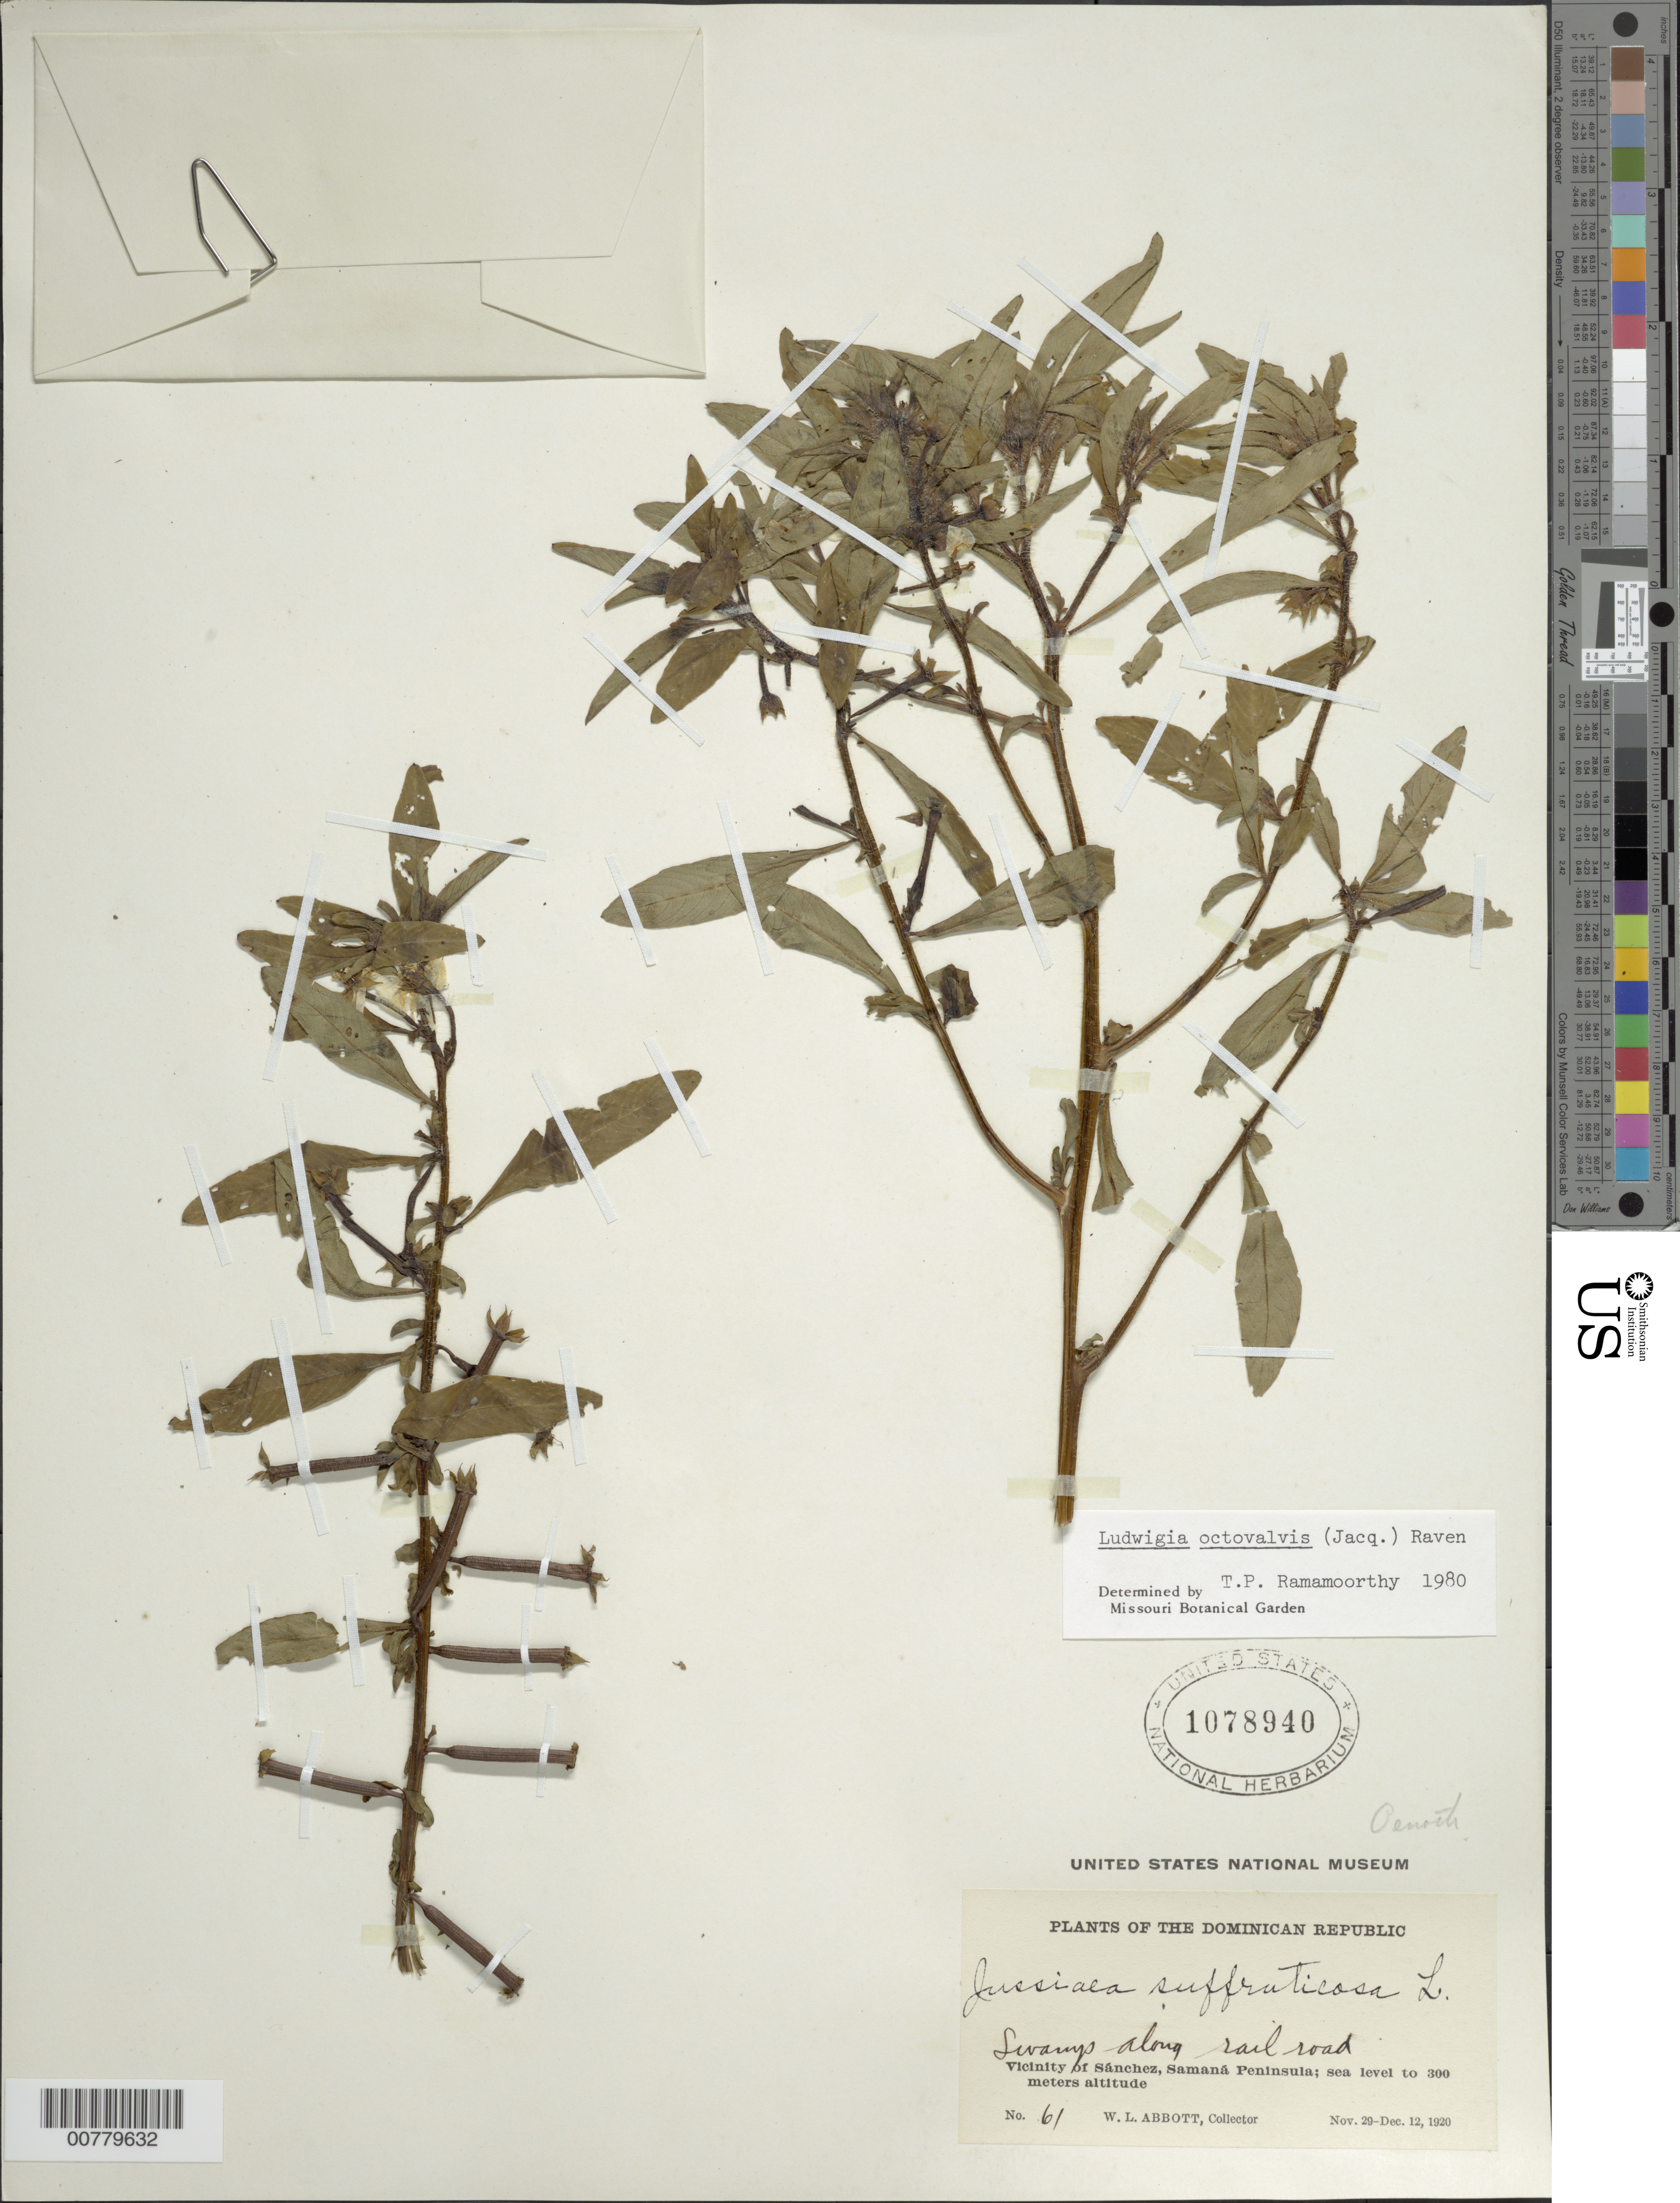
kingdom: Plantae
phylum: Tracheophyta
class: Magnoliopsida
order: Myrtales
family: Onagraceae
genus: Ludwigia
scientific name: Ludwigia octovalvis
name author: (Jacq.) P.H. Raven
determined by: Ramamoorthy, T. P.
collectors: W. L. Abbott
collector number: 61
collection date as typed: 29 Dec 1920 to 12 Dec 1920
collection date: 1920-12-12/1920-12-29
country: Dominican Republic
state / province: Samana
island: Hispaniola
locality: Samaná Peninsula, vicinity of Sánchez.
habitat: Swamp along rail road.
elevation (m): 0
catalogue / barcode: US 1078940